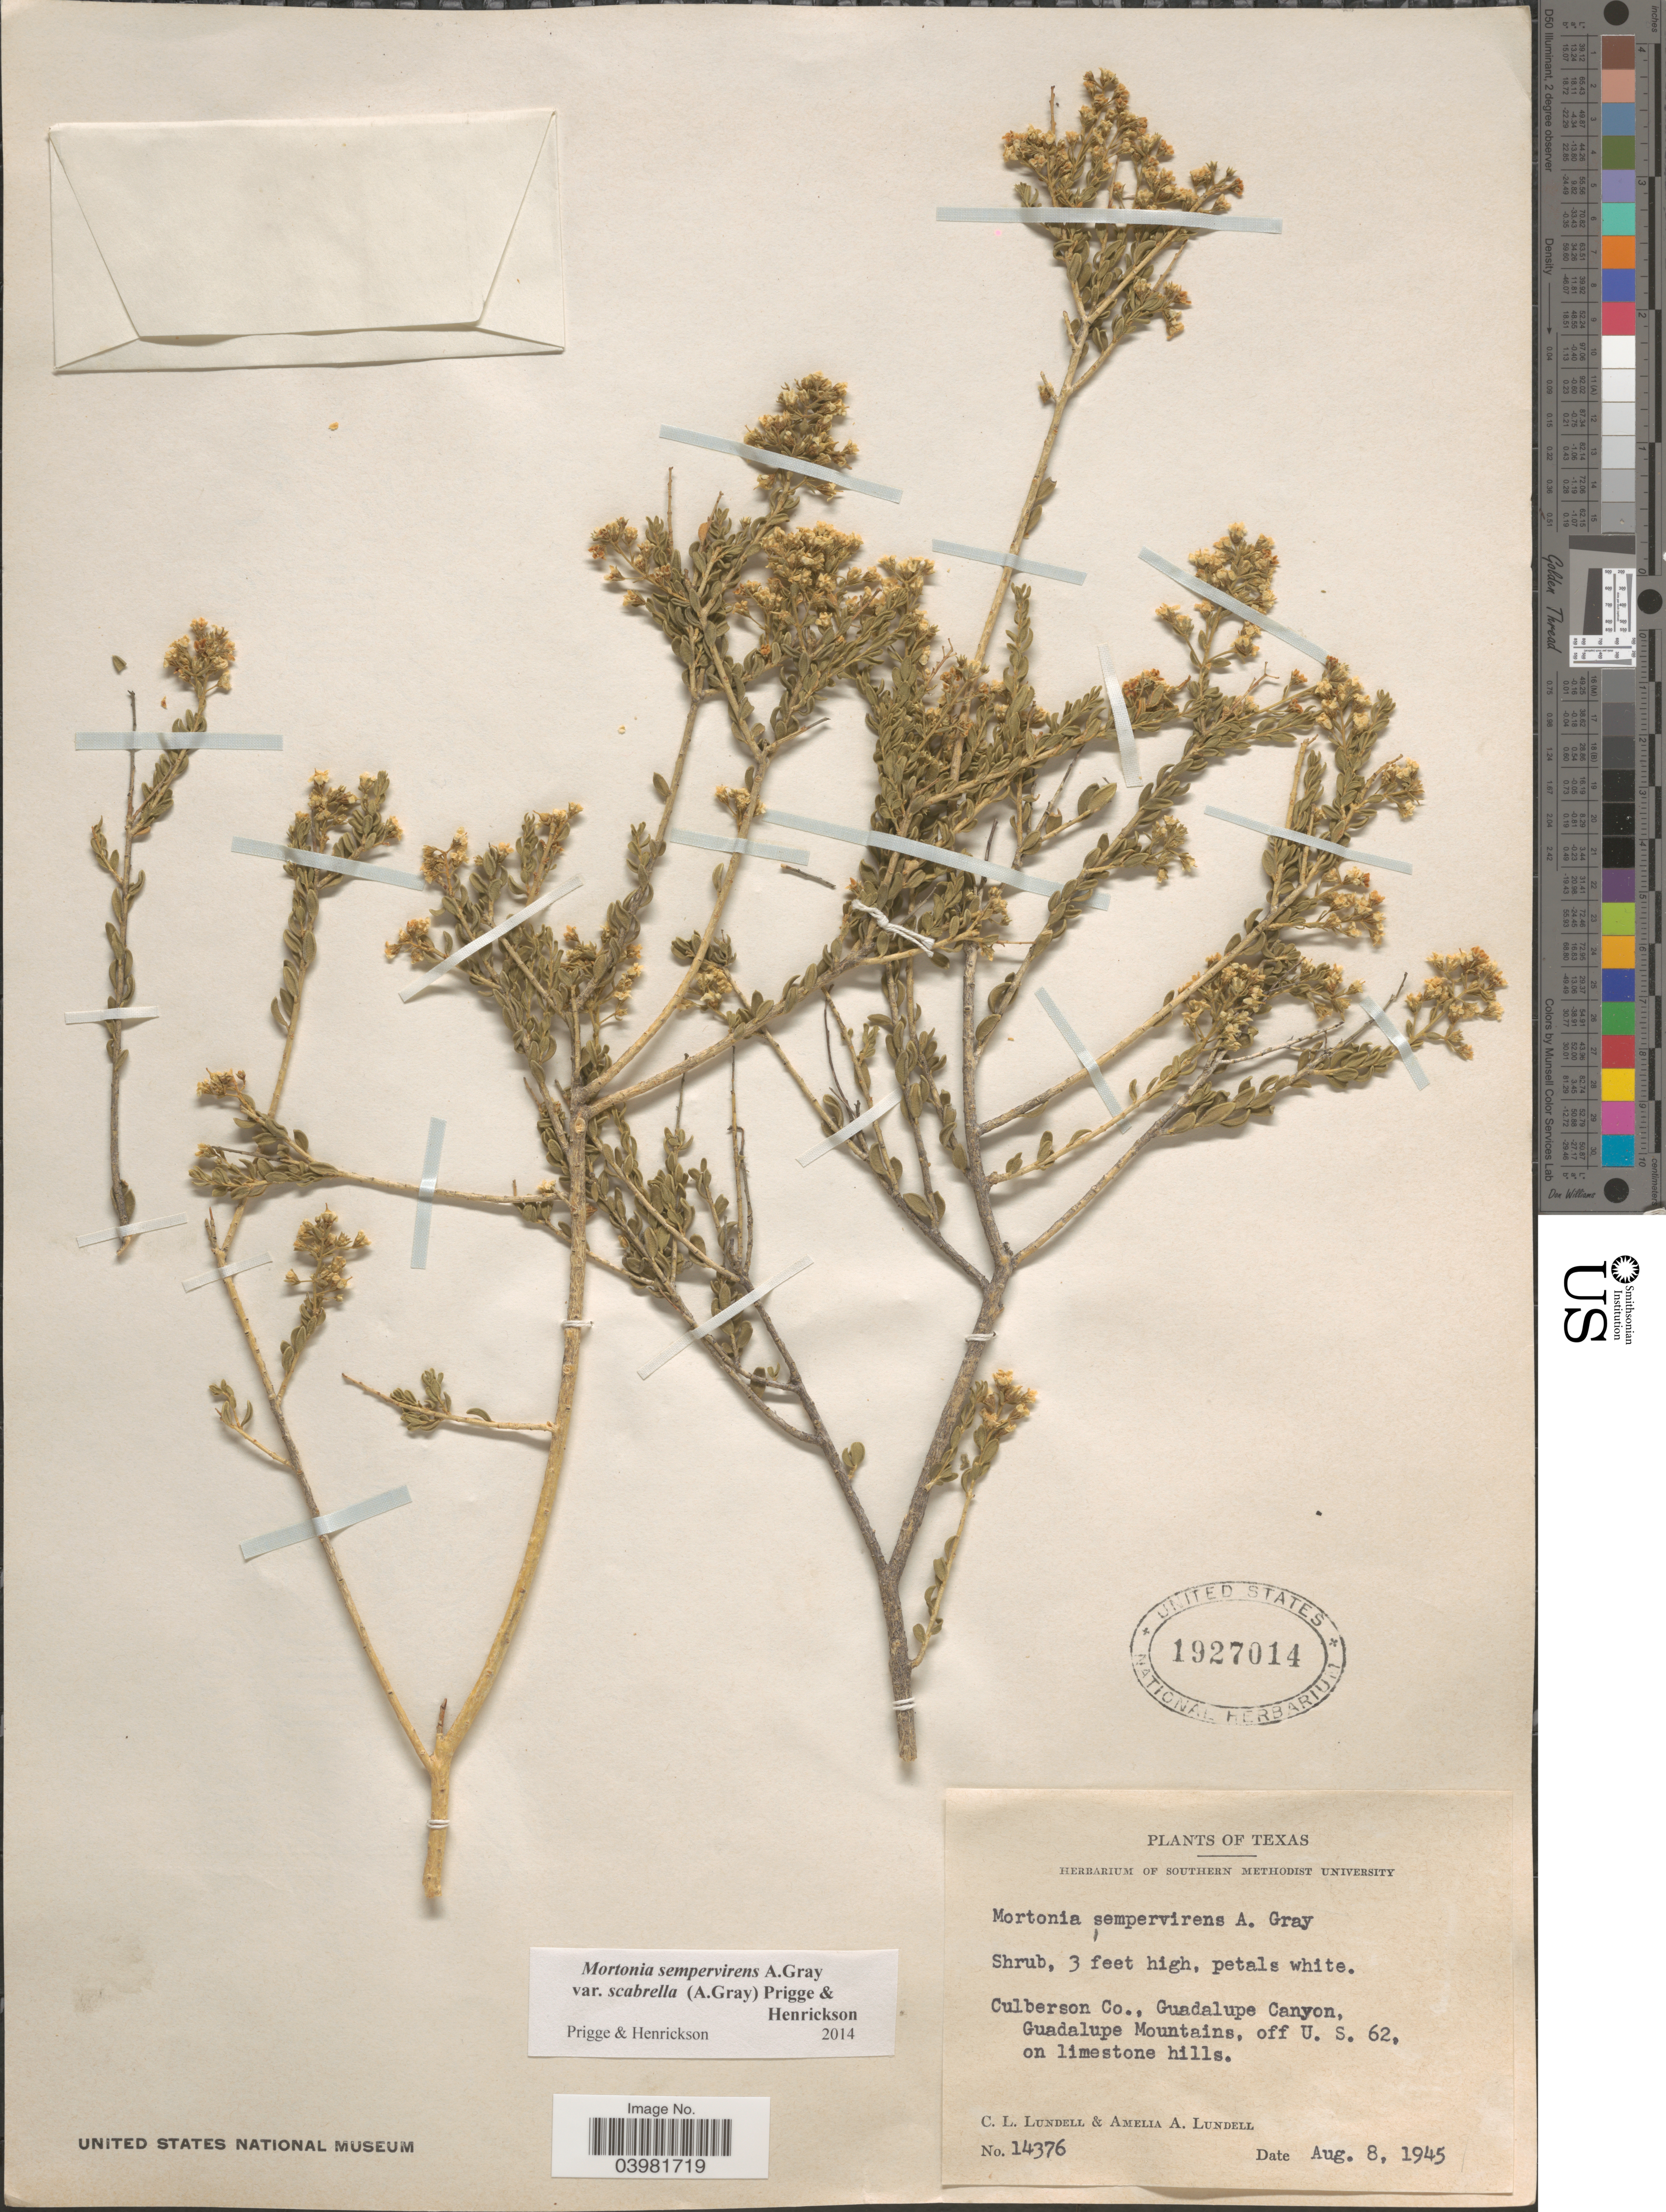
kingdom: Plantae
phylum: Tracheophyta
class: Magnoliopsida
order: Celastrales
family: Celastraceae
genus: Mortonia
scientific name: Mortonia scabrella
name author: A. Gray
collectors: C. L. Lundell & A. A. Lundell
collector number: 14376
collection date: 1945-08-08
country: United States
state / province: Texas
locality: Culberson Co., Guadalupe Canyon, Guadalupe Mountains, off U. S. 62.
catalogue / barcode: US 1927014